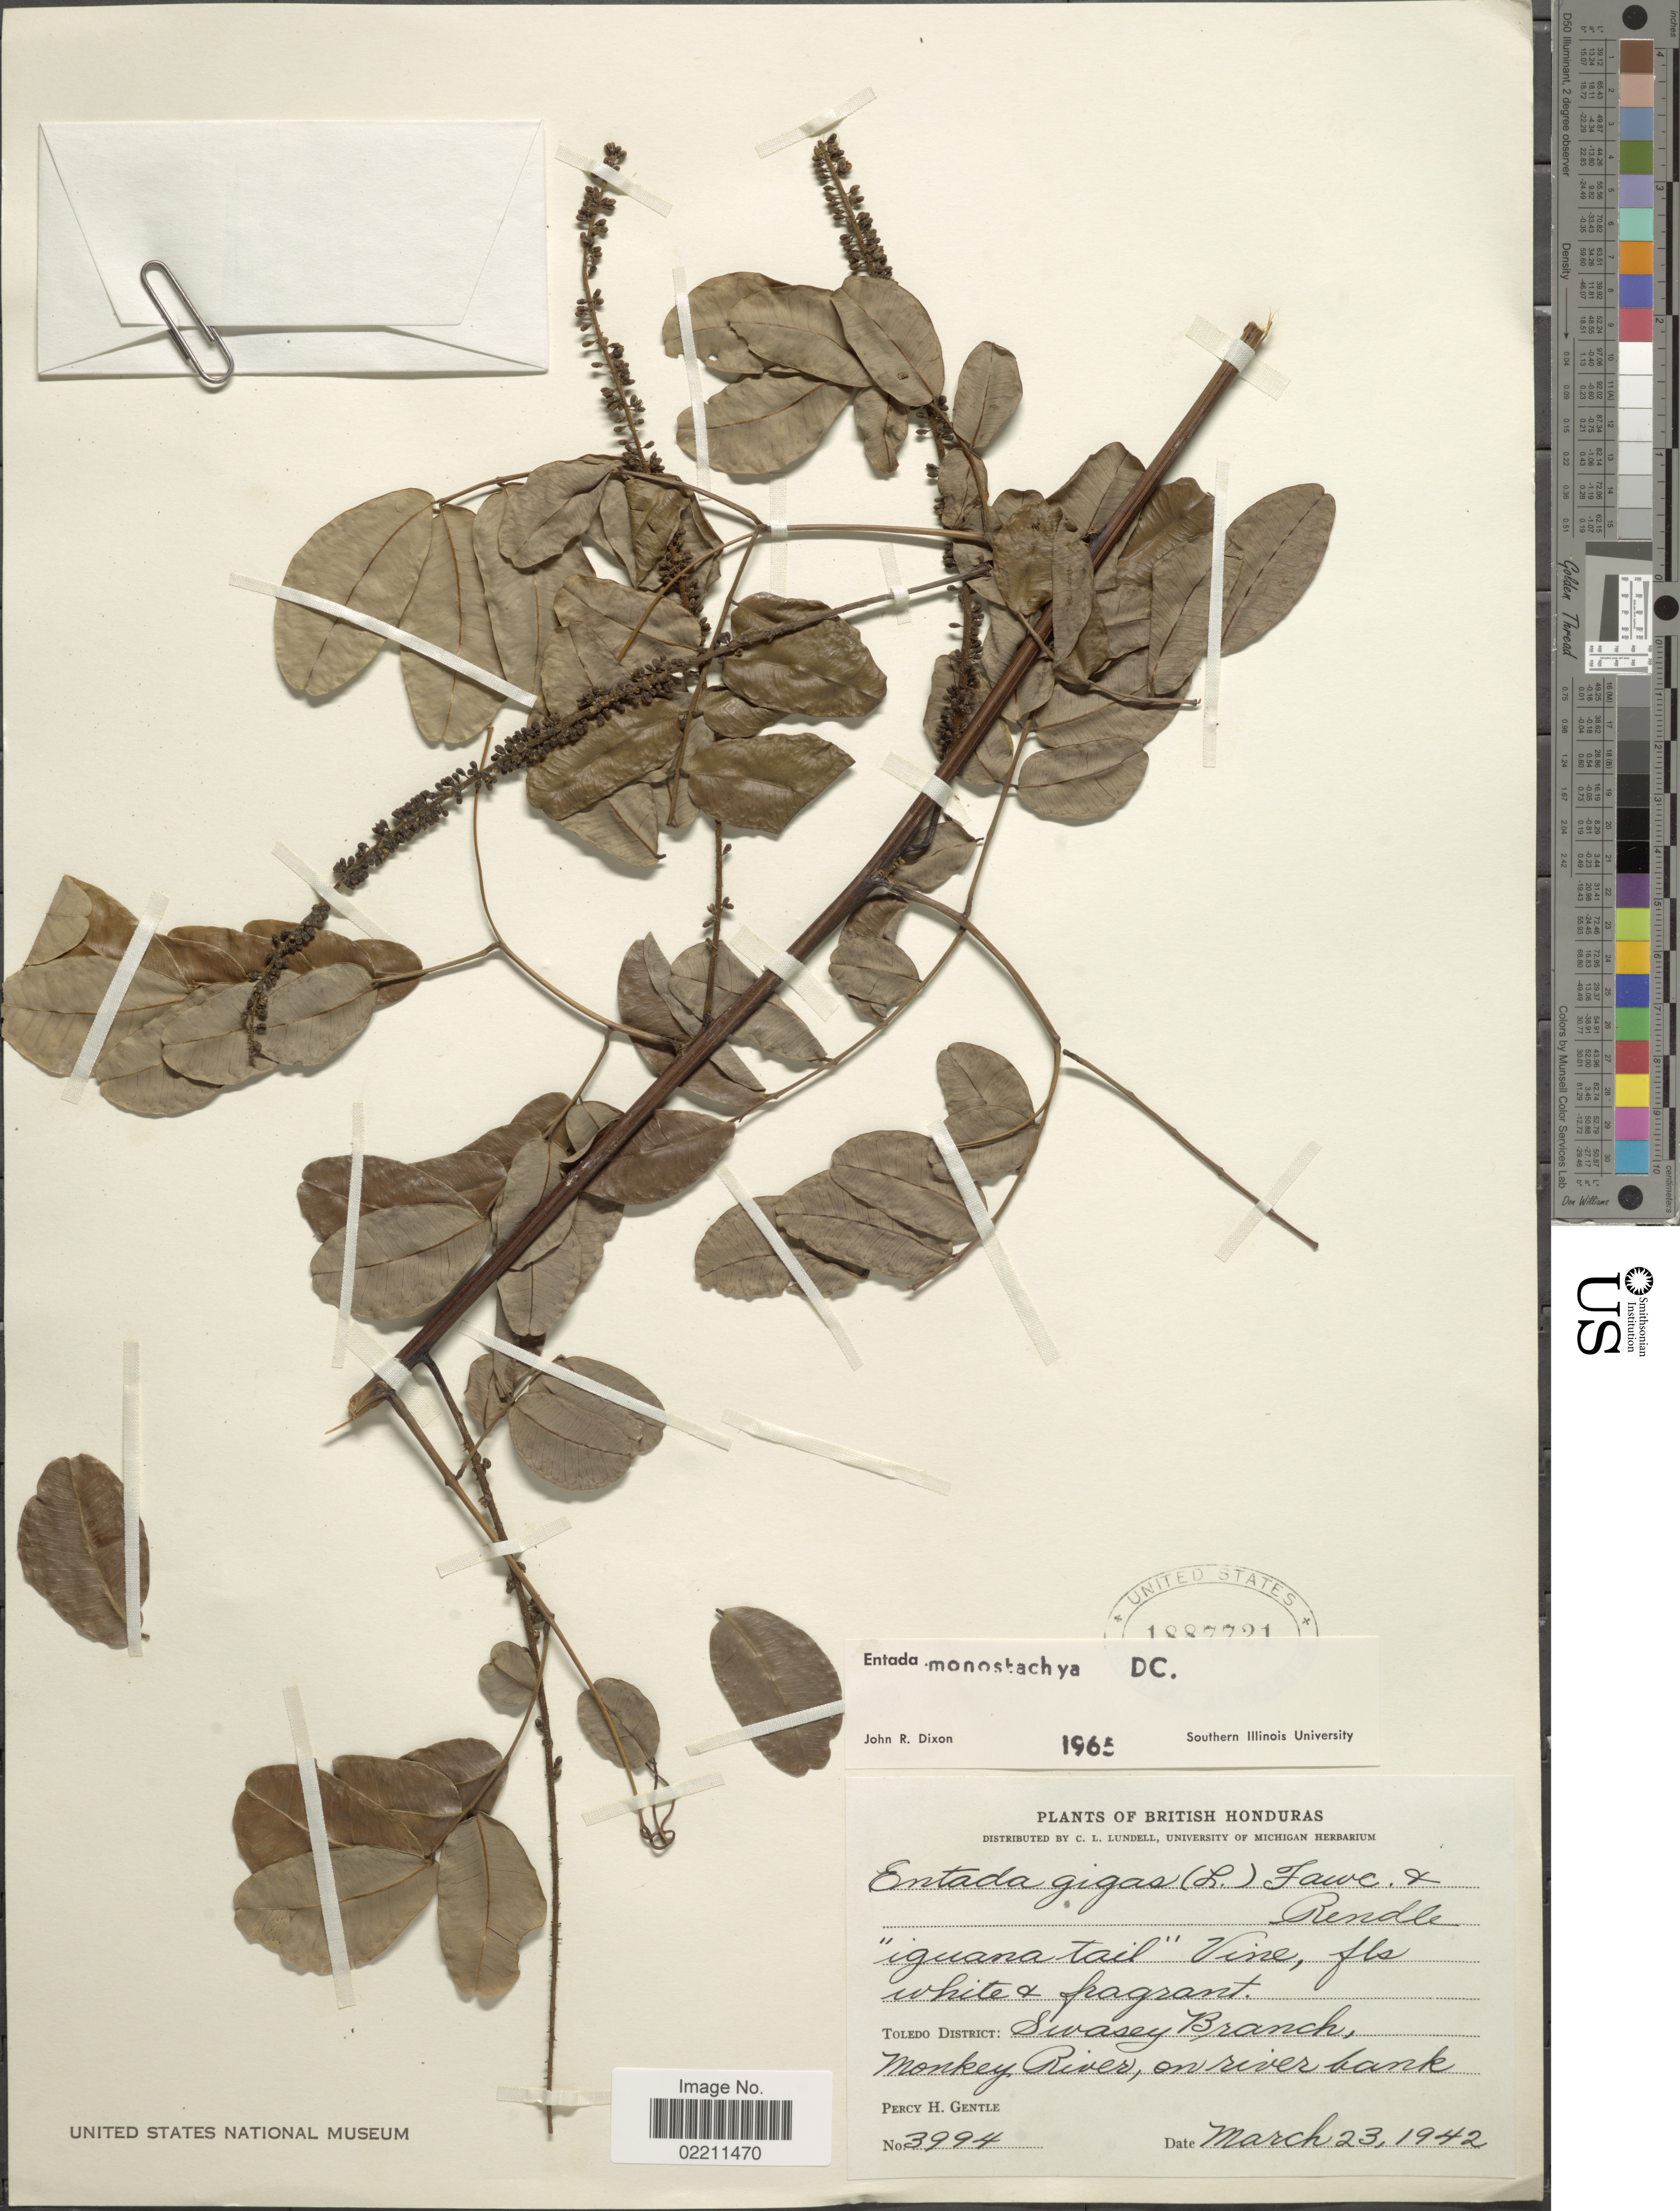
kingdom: Plantae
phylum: Tracheophyta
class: Magnoliopsida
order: Fabales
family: Fabaceae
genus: Entada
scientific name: Entada gigas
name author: (L.) Fawc. & Rendle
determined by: Strong, Mark T., (BOT), Smithsonian Institution - National Museum of Natural History (UNITED STATES)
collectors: P. H. Gentle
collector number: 3994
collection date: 1942-03-23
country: Belize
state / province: Toledo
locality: Toledo District:Swasy Branch. Monkey River, on river bank.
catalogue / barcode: US 1887721